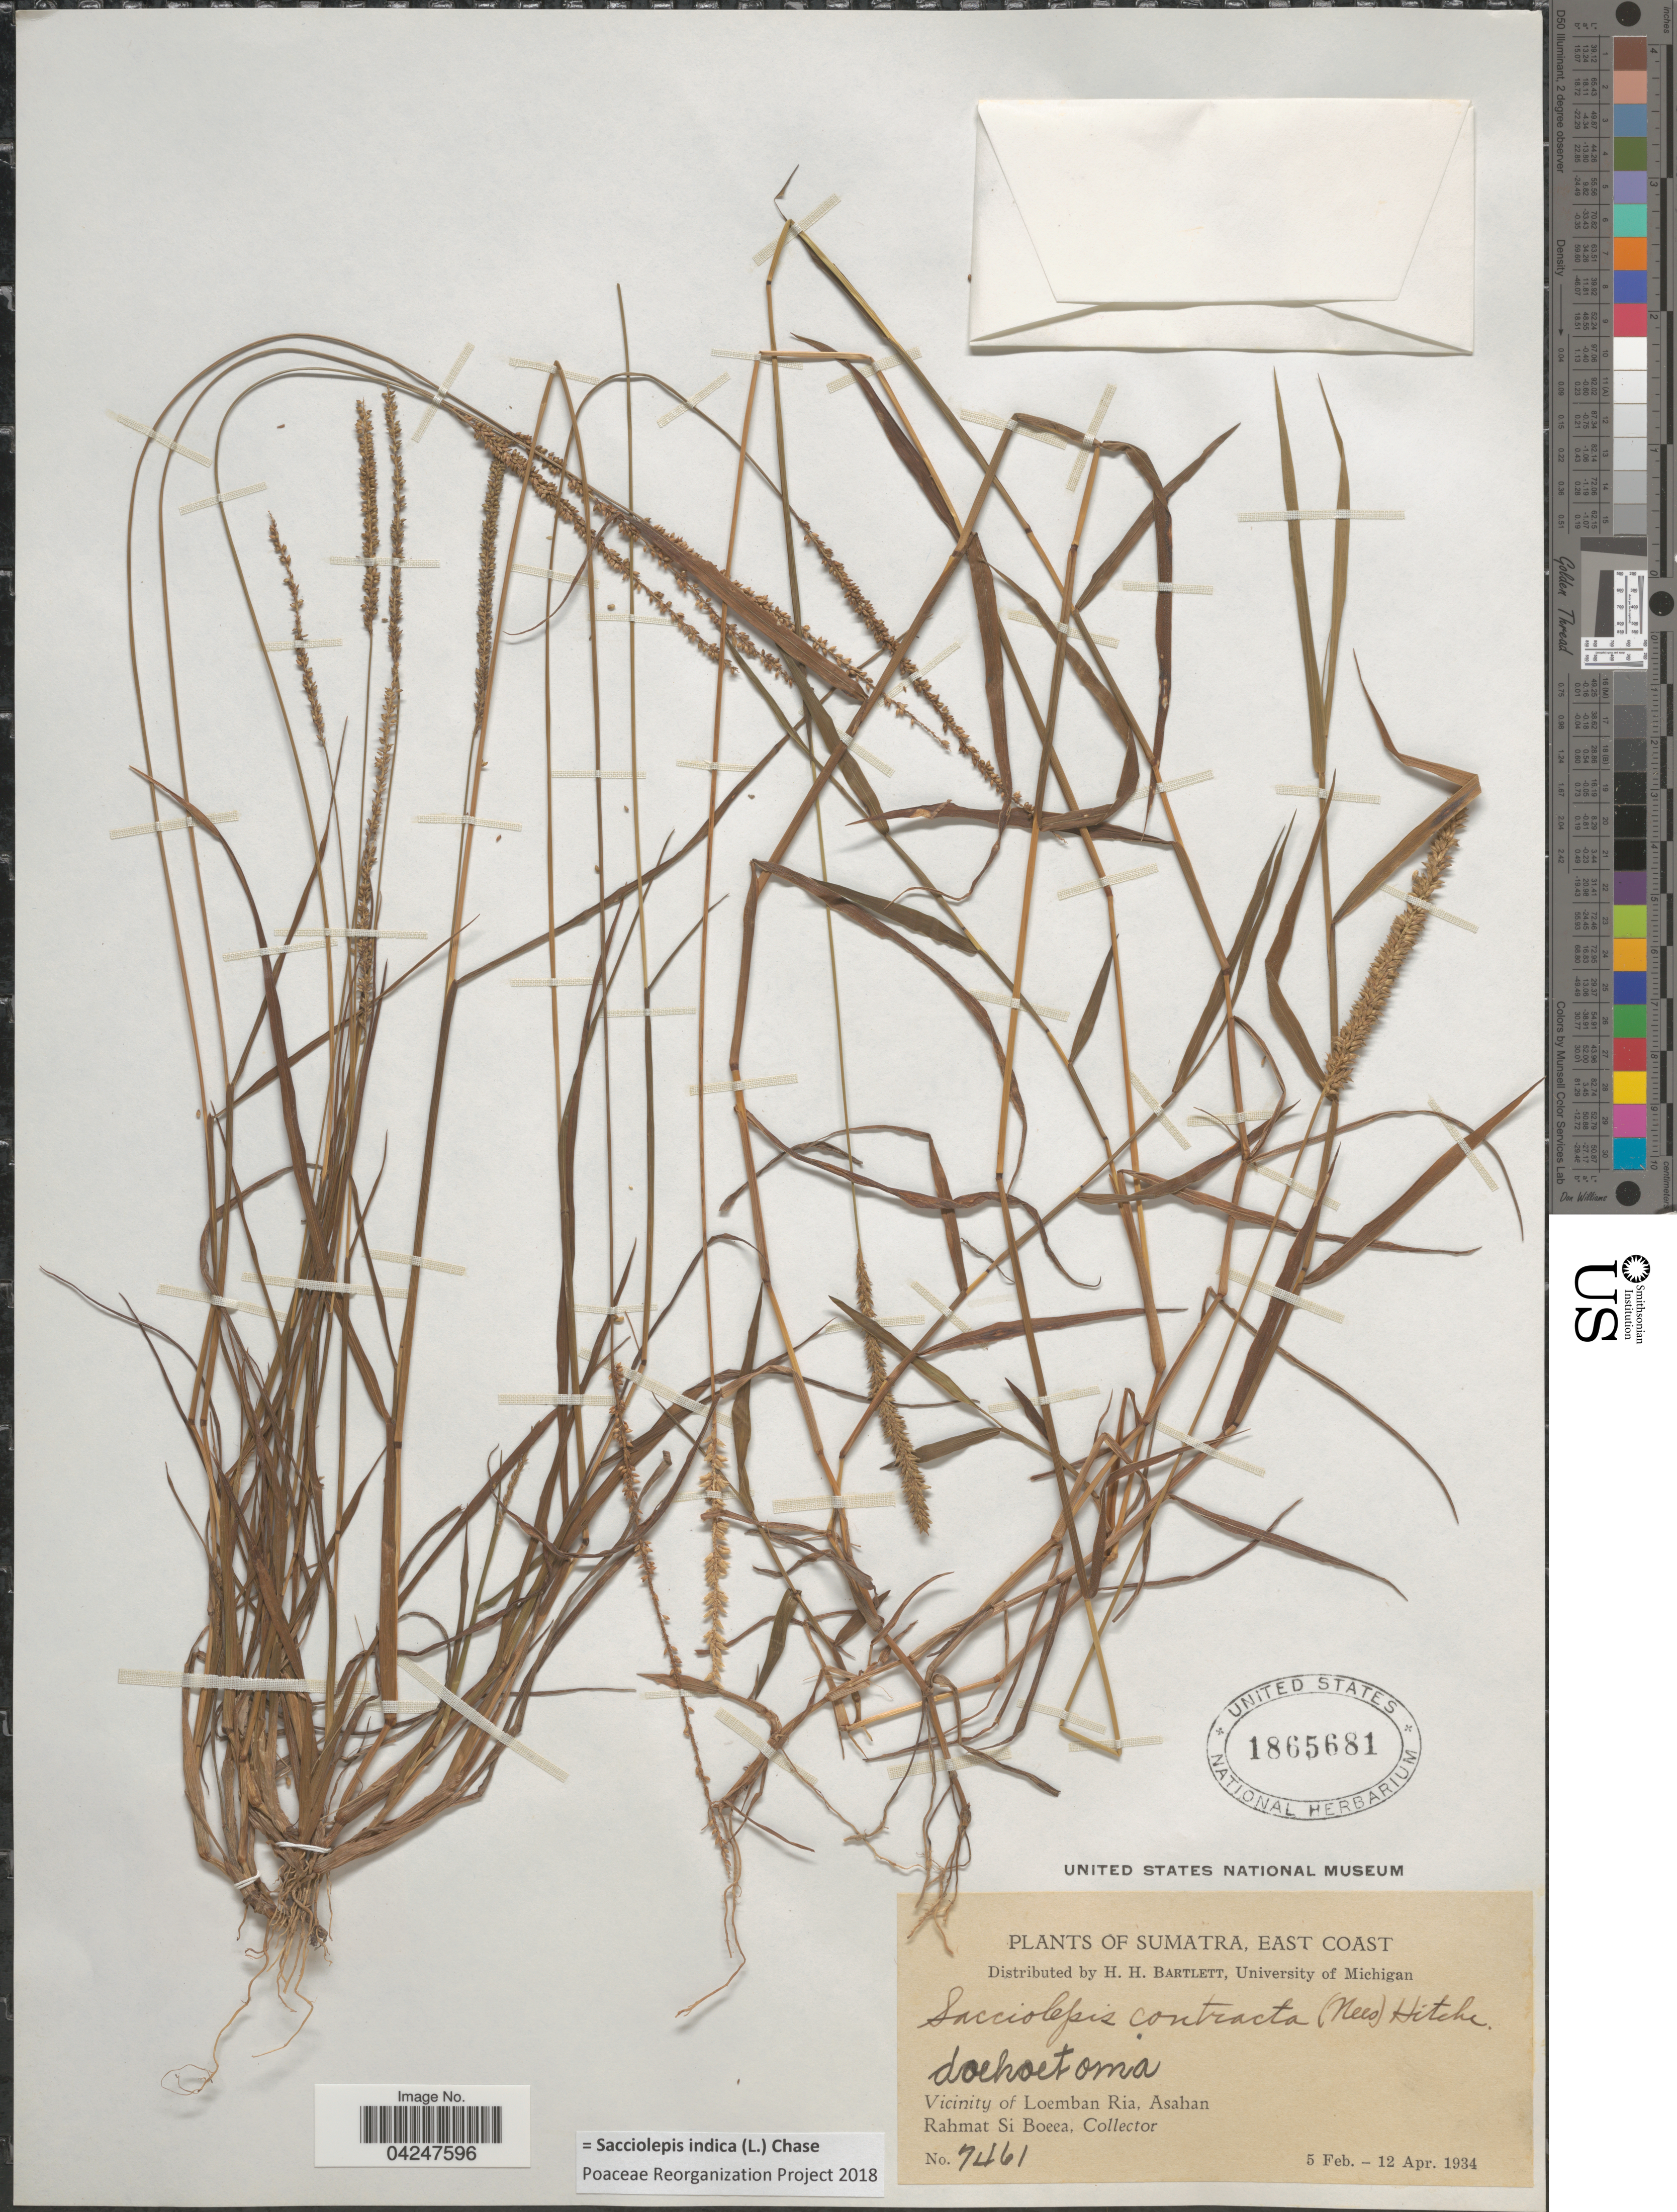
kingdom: Plantae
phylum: Tracheophyta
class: Liliopsida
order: Poales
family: Poaceae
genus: Sacciolepis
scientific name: Sacciolepis indica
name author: (L.) Chase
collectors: Rahmat Si Boeea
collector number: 7461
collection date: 1934-02-05/1934-04-12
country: Indonesia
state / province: Sumatra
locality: Doehoetoma. Vicinity of Loemban Ria, Asahan.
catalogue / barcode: US 1865681